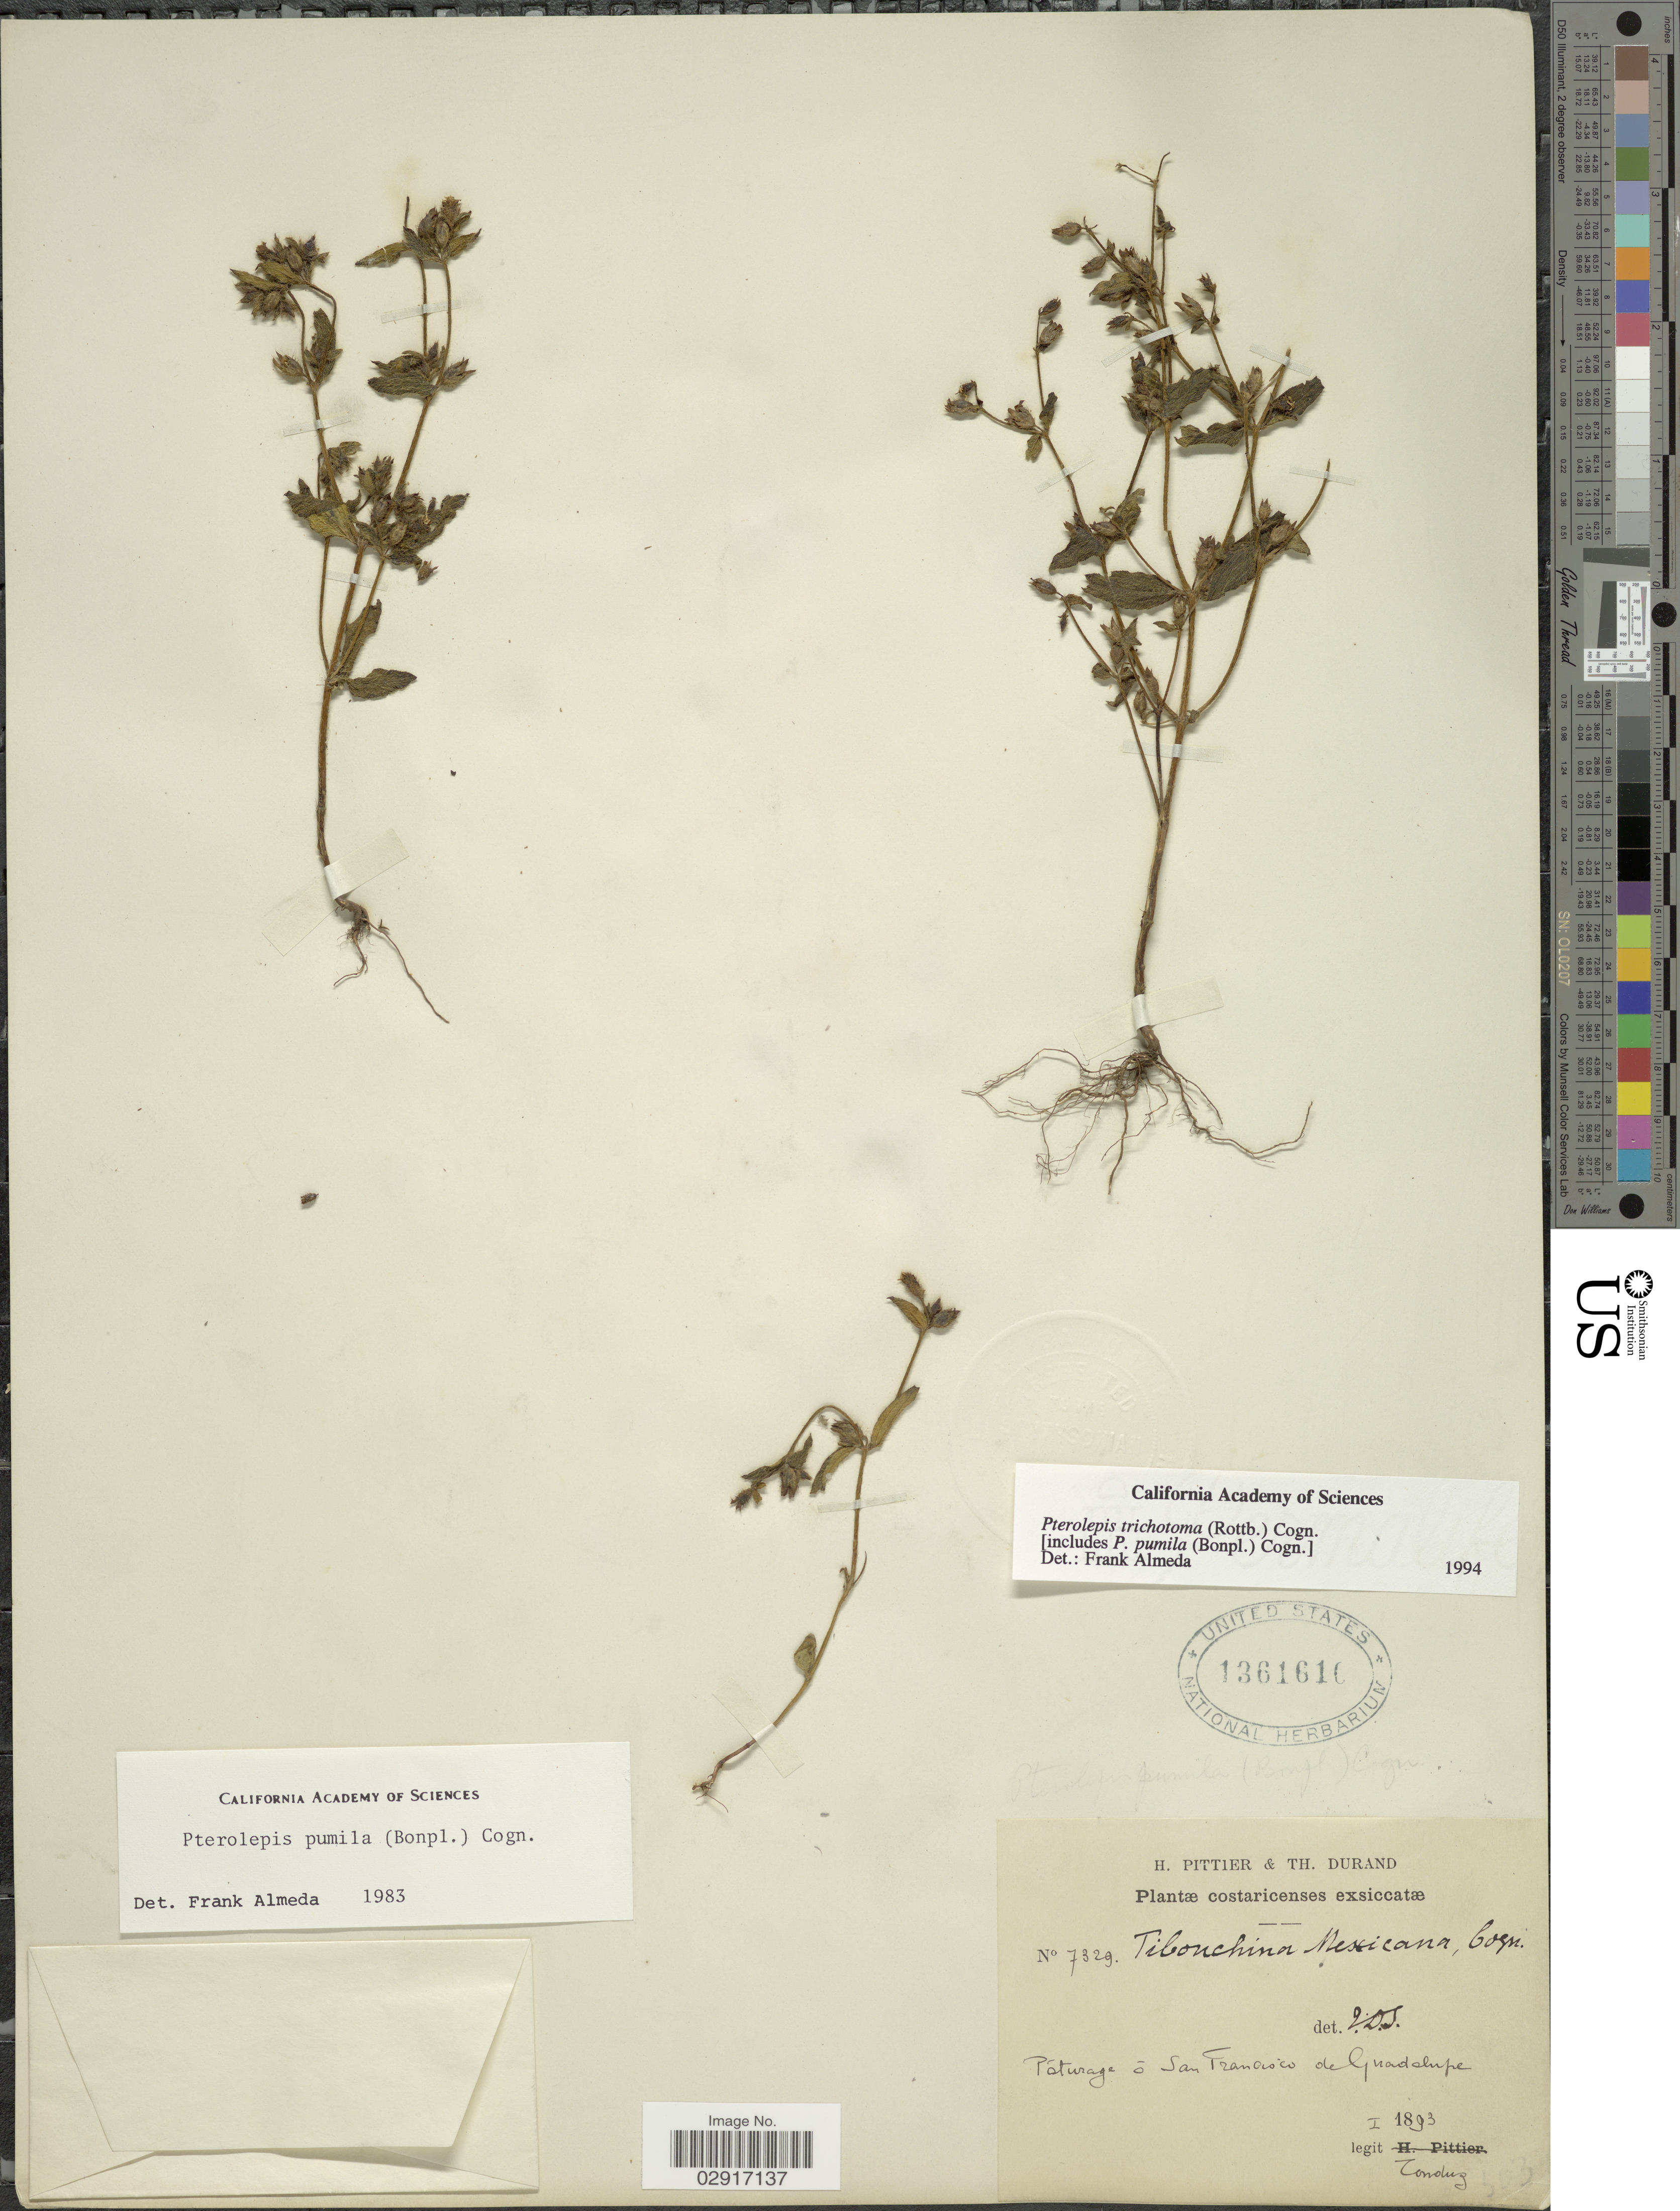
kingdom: Plantae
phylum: Tracheophyta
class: Magnoliopsida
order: Myrtales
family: Melastomataceae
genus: Pterolepis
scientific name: Pterolepis trichotoma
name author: (Rottb.) Cogn.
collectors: Tonduz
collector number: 7329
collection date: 1893-01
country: Costa Rica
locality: Pâturage à San Francisco de Guadalupe.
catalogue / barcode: US 1361610